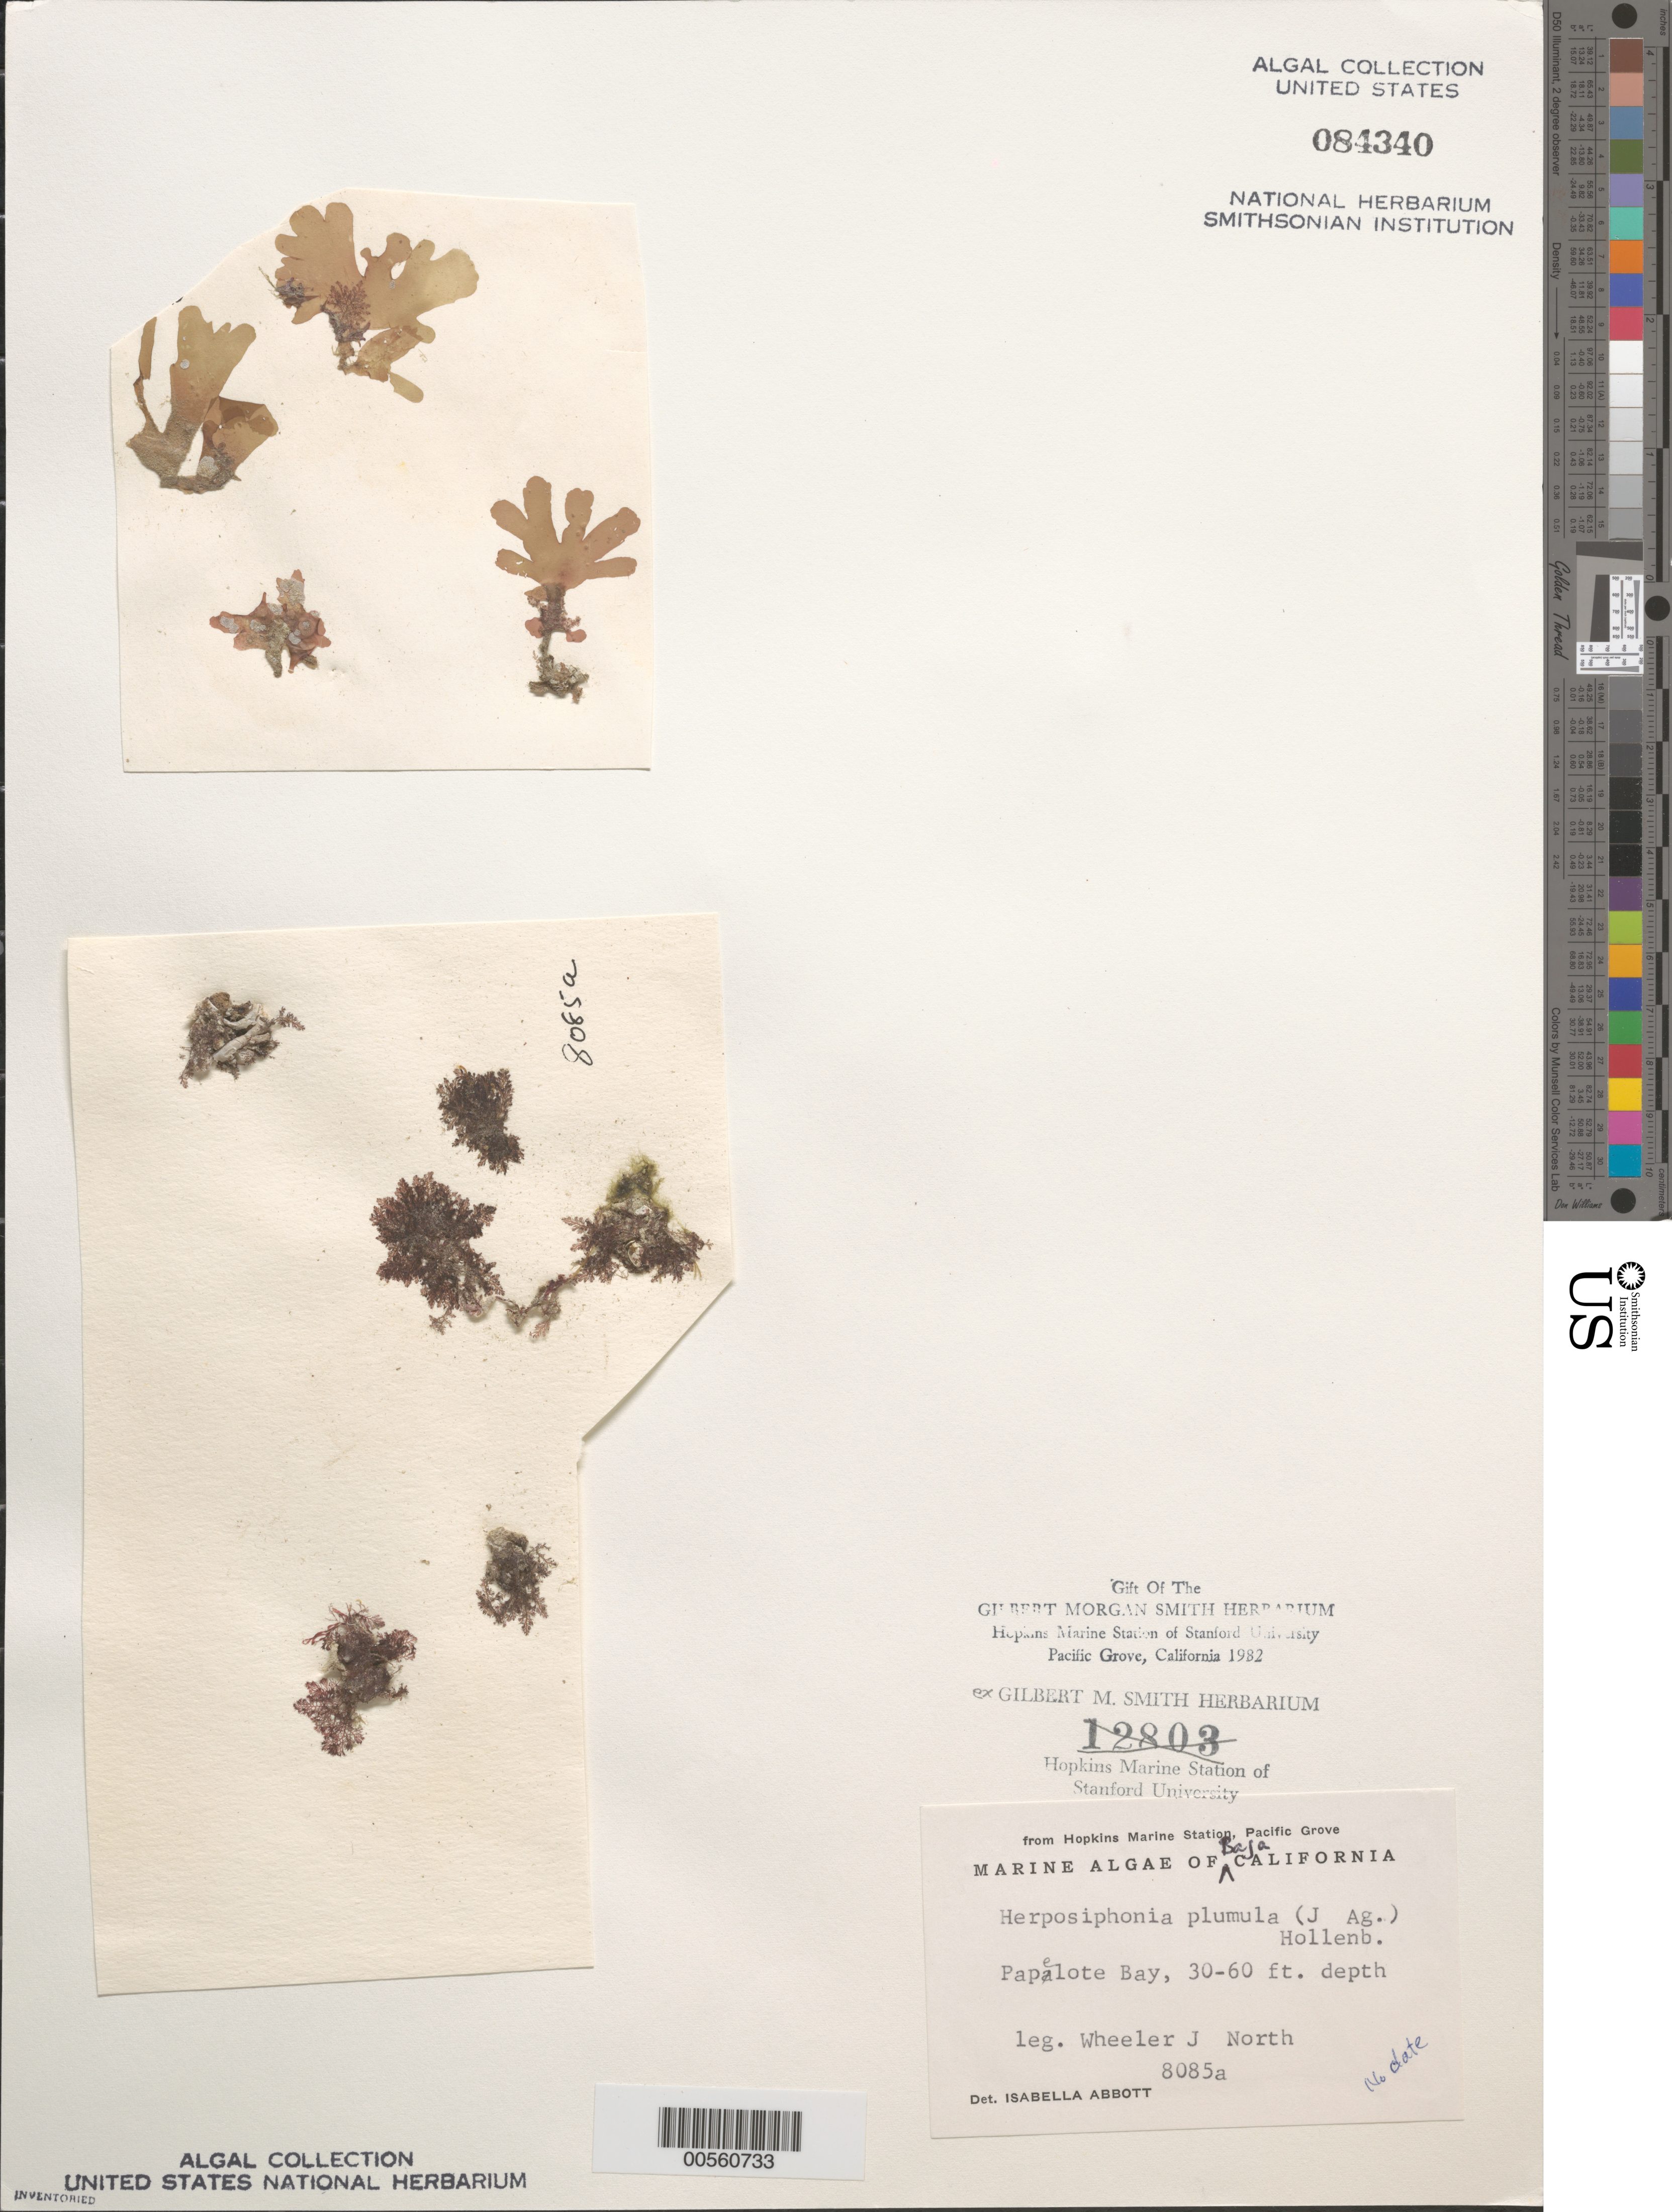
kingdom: Plantae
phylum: Rhodophyta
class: Florideophyceae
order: Ceramiales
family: Rhodomelaceae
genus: Herposiphonia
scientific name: Herposiphonia plumula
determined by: Abbott, Isabella A.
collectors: W. North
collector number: IAA 8085a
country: Mexico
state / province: Baja California Norte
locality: Papalote Bay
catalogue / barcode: US 84340